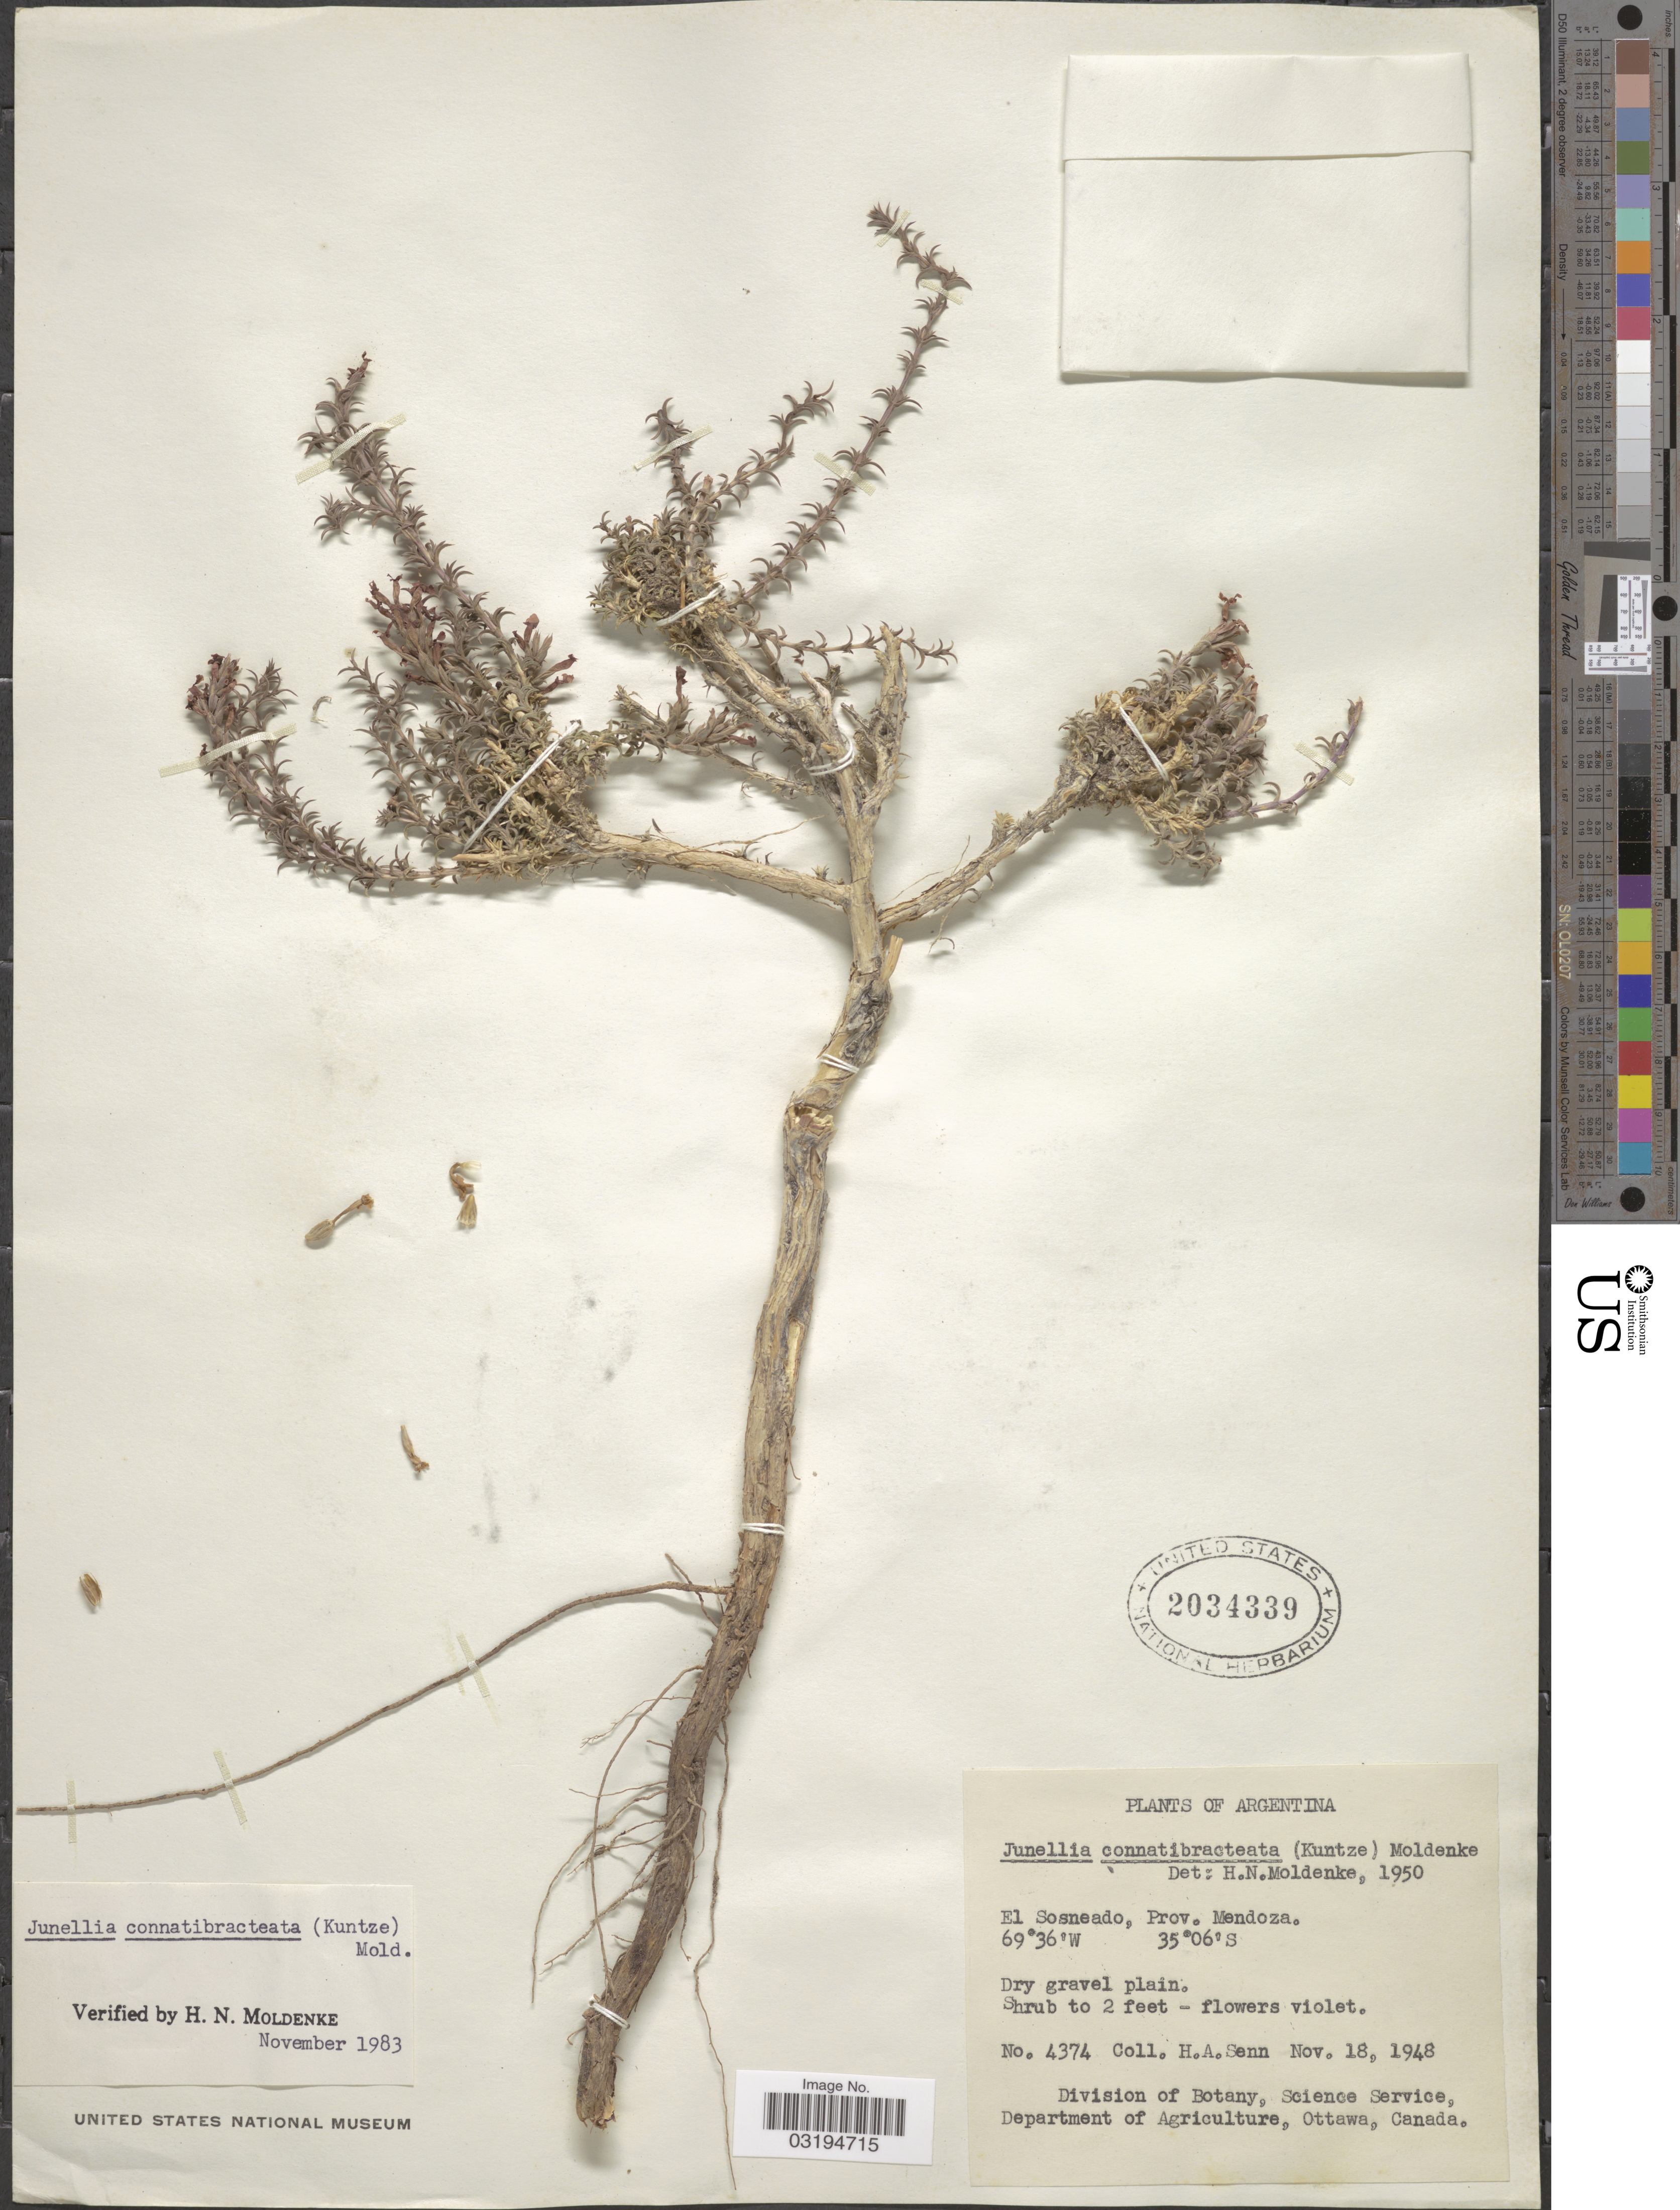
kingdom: Plantae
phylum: Tracheophyta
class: Magnoliopsida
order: Lamiales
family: Verbenaceae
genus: Junellia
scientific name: Junellia connatibracteata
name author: (Kuntze) Moldenke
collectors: H. Senn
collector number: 4374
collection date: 1948-11-18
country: Argentina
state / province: Mendoza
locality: El Sosneado.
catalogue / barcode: US 2034339